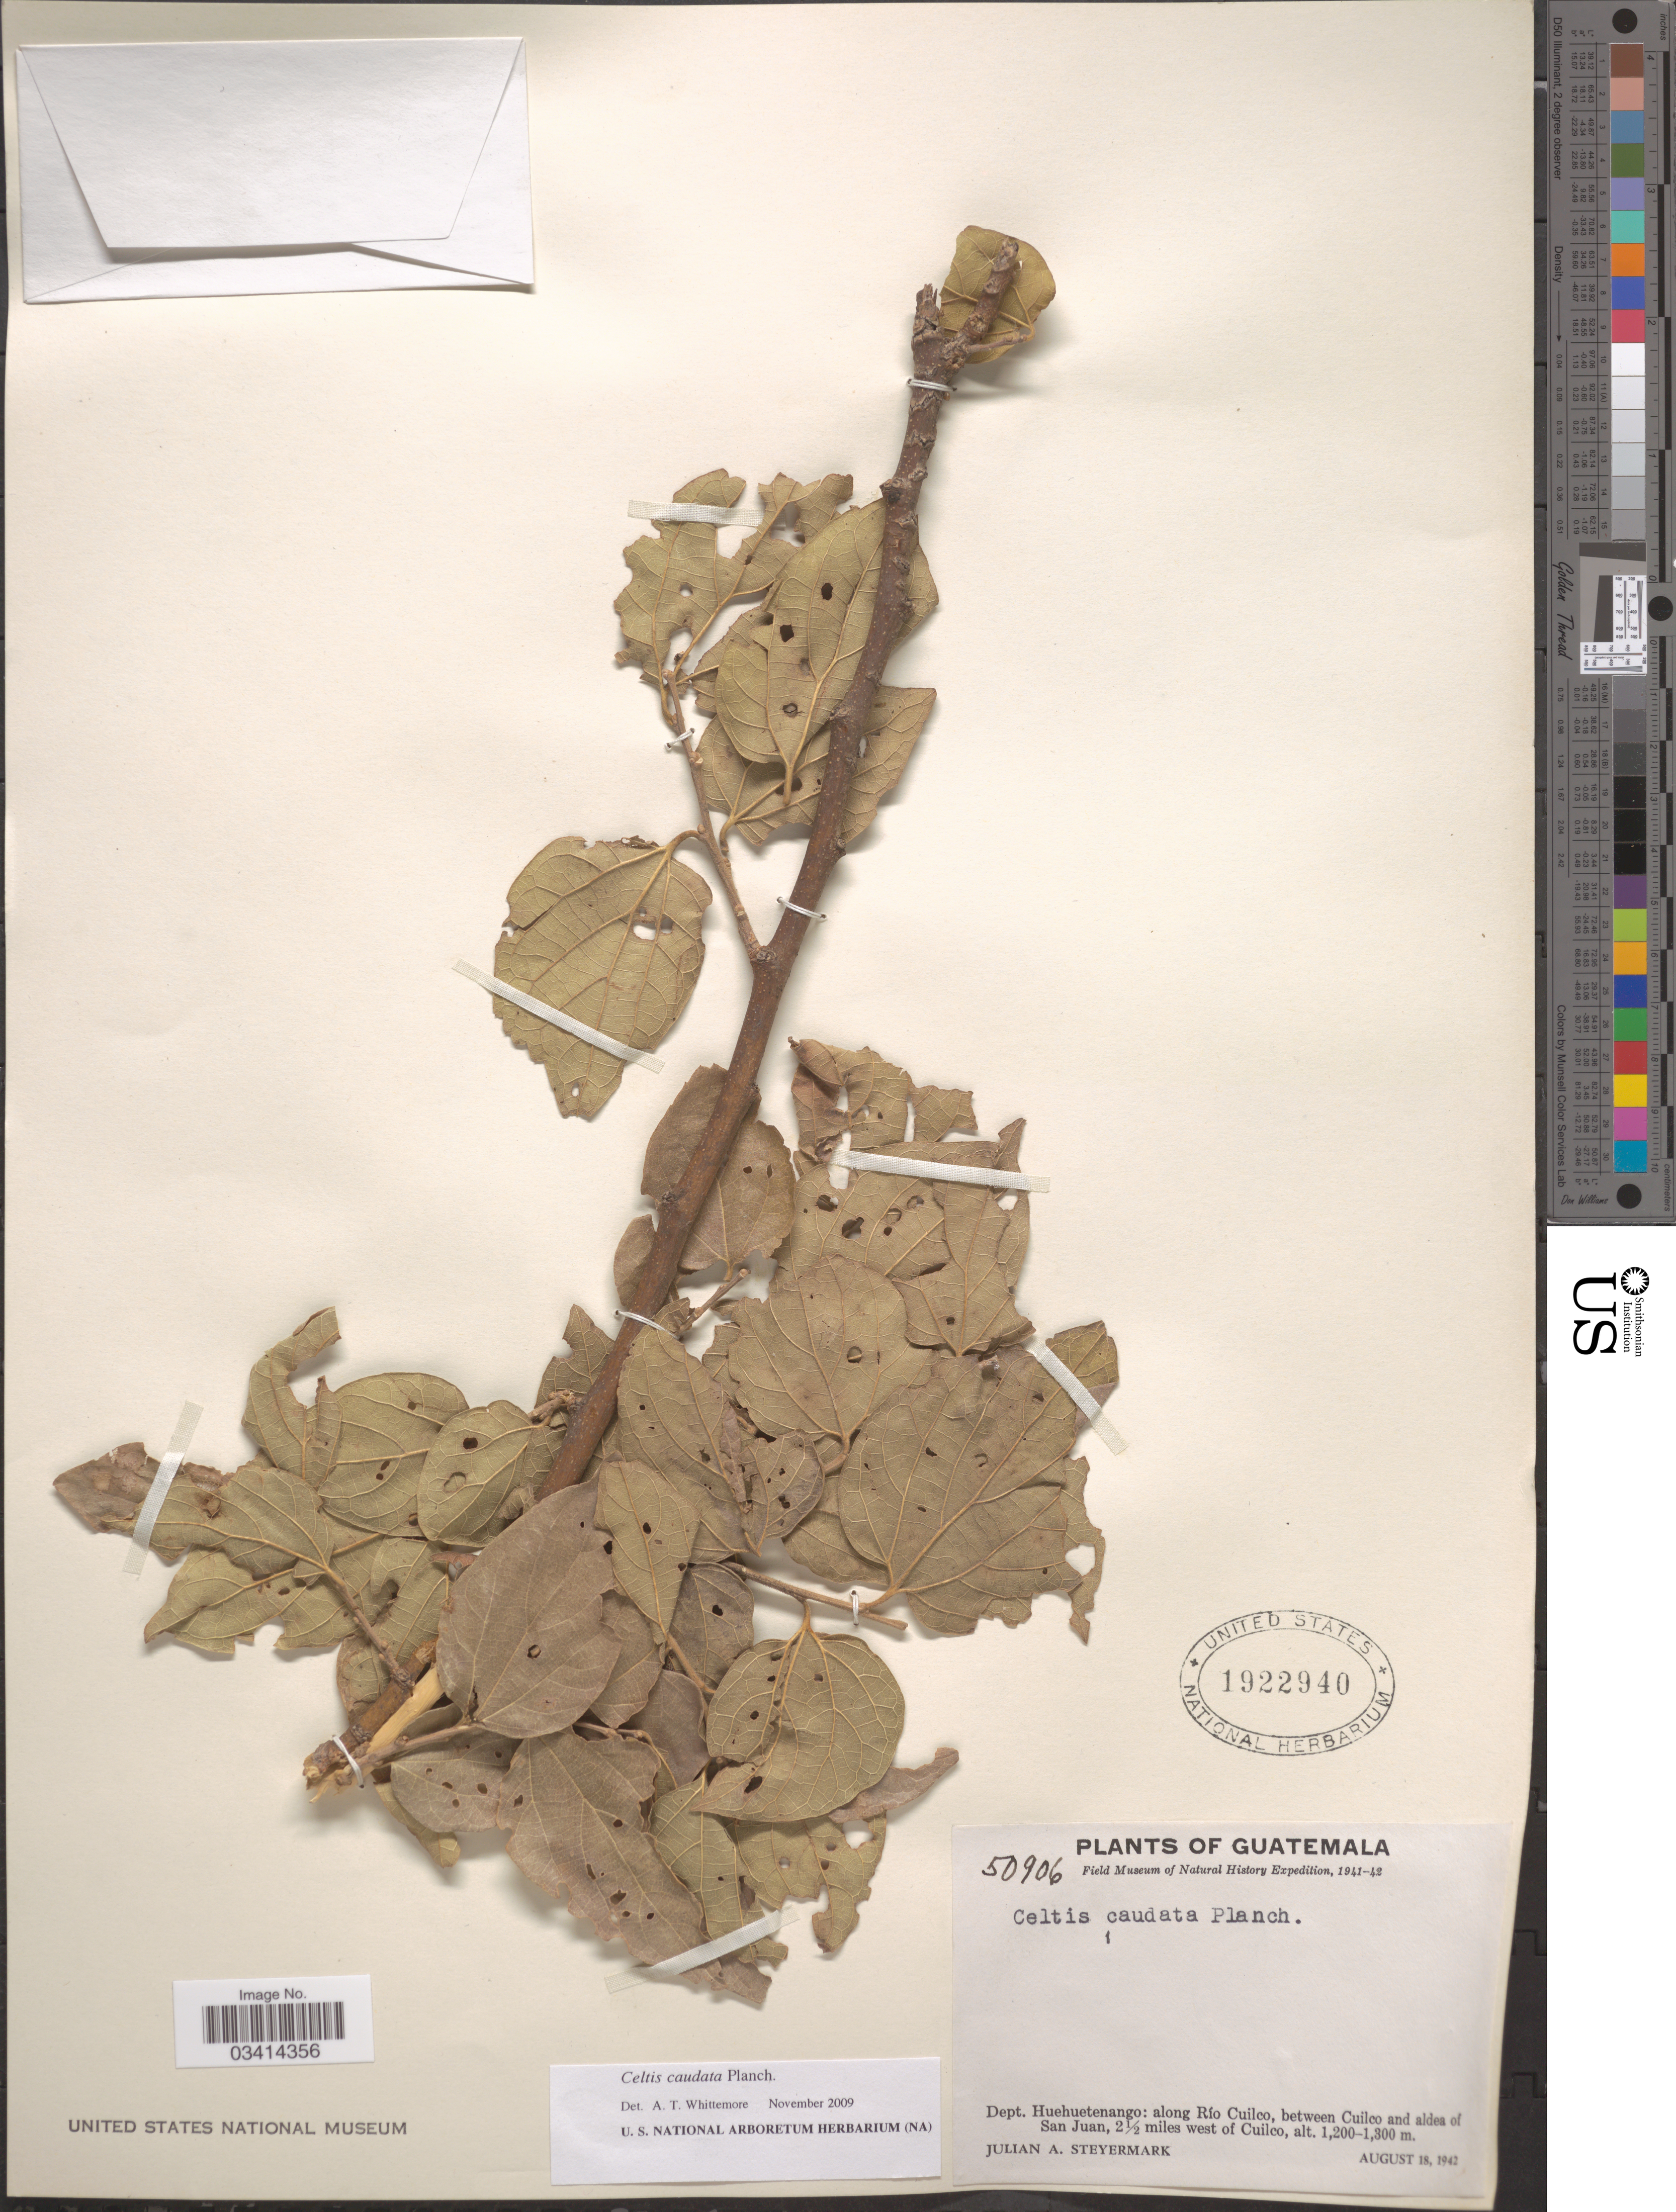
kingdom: Plantae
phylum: Tracheophyta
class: Magnoliopsida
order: Rosales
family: Cannabaceae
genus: Celtis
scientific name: Celtis caudata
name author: Planch.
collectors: J. Steyermark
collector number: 50906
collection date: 1942-08-18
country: Guatemala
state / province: Huehuetenango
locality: Dept. Huehuetenango: along Río Cuilco, between Cuilco and aldea of San Juan, 2½ miles west of Cuilco.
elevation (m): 1200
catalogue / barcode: US 1922940